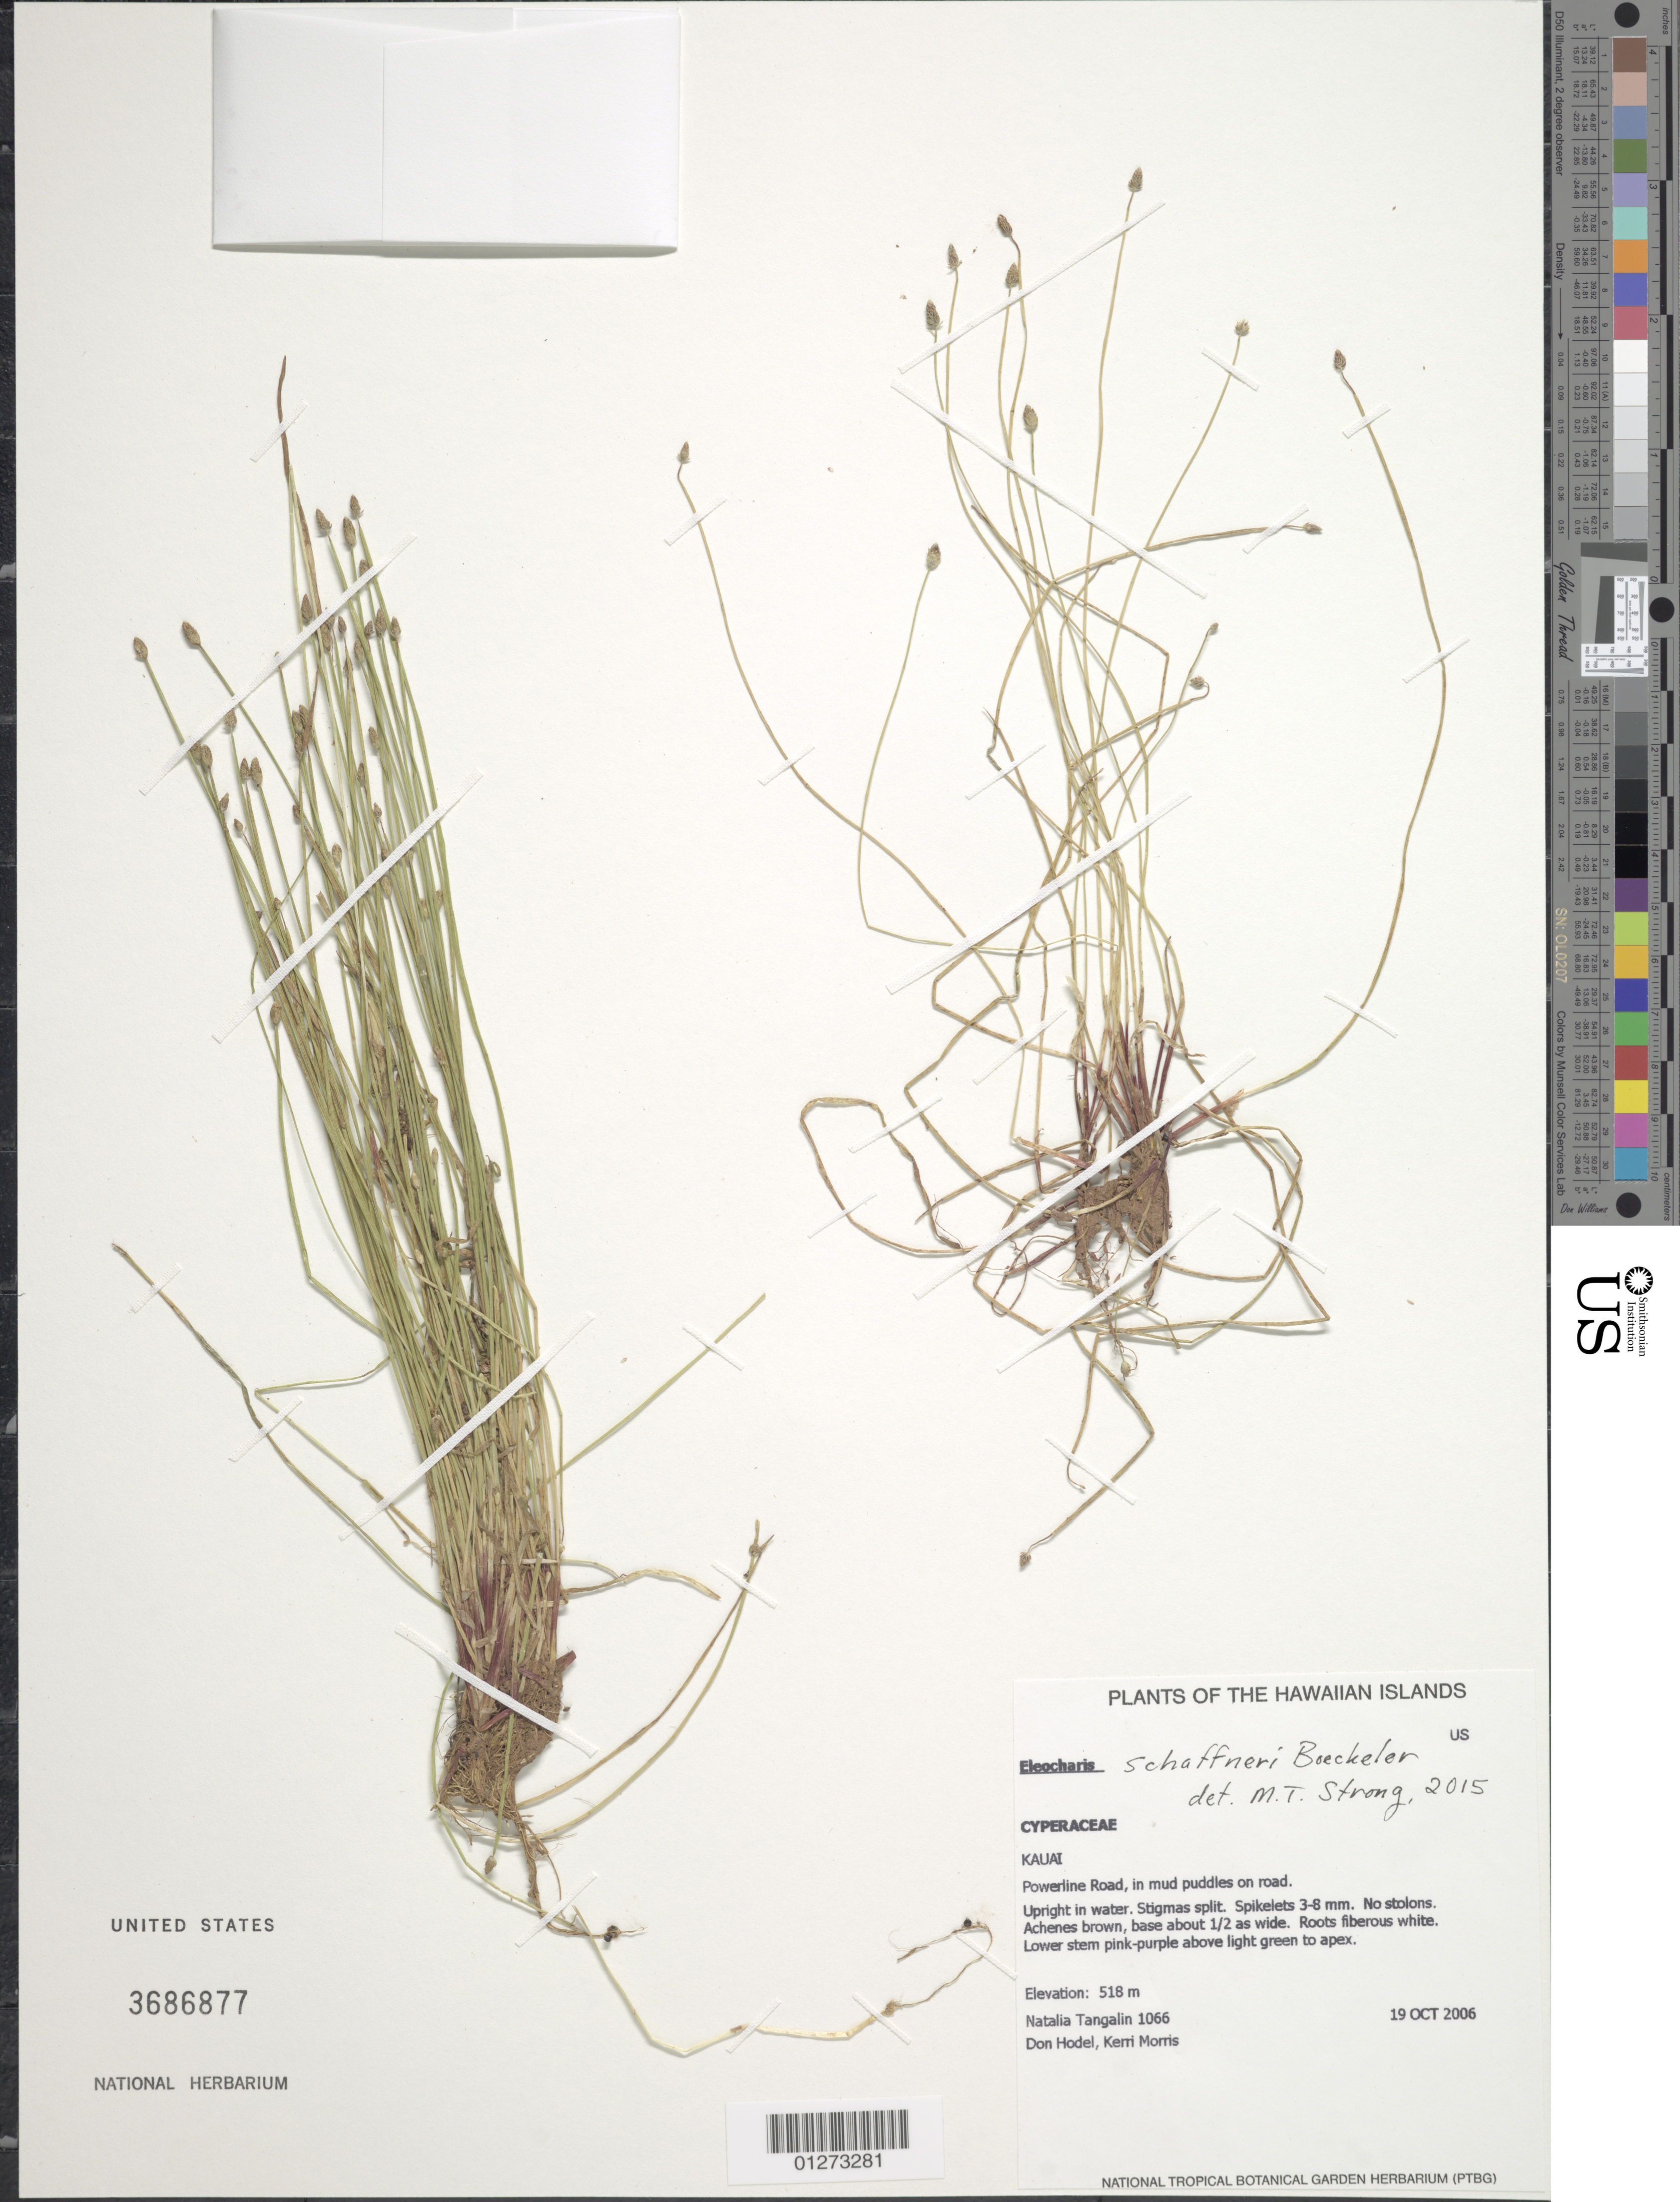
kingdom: Plantae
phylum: Tracheophyta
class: Liliopsida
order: Poales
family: Cyperaceae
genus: Eleocharis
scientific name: Eleocharis schaffneri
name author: Boeckeler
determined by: Strong, M. T., (US), Smithsonian Institution - National Museum of Natural History (UNITED STATES)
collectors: N. Tangalin, D. R. Hodel & K. Morris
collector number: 1066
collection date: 2006-10-19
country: United States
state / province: Hawaii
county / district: Kauai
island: Kaua'i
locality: Powerline Road, in mud puddles on road.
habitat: Water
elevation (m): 518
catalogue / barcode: US 3686877